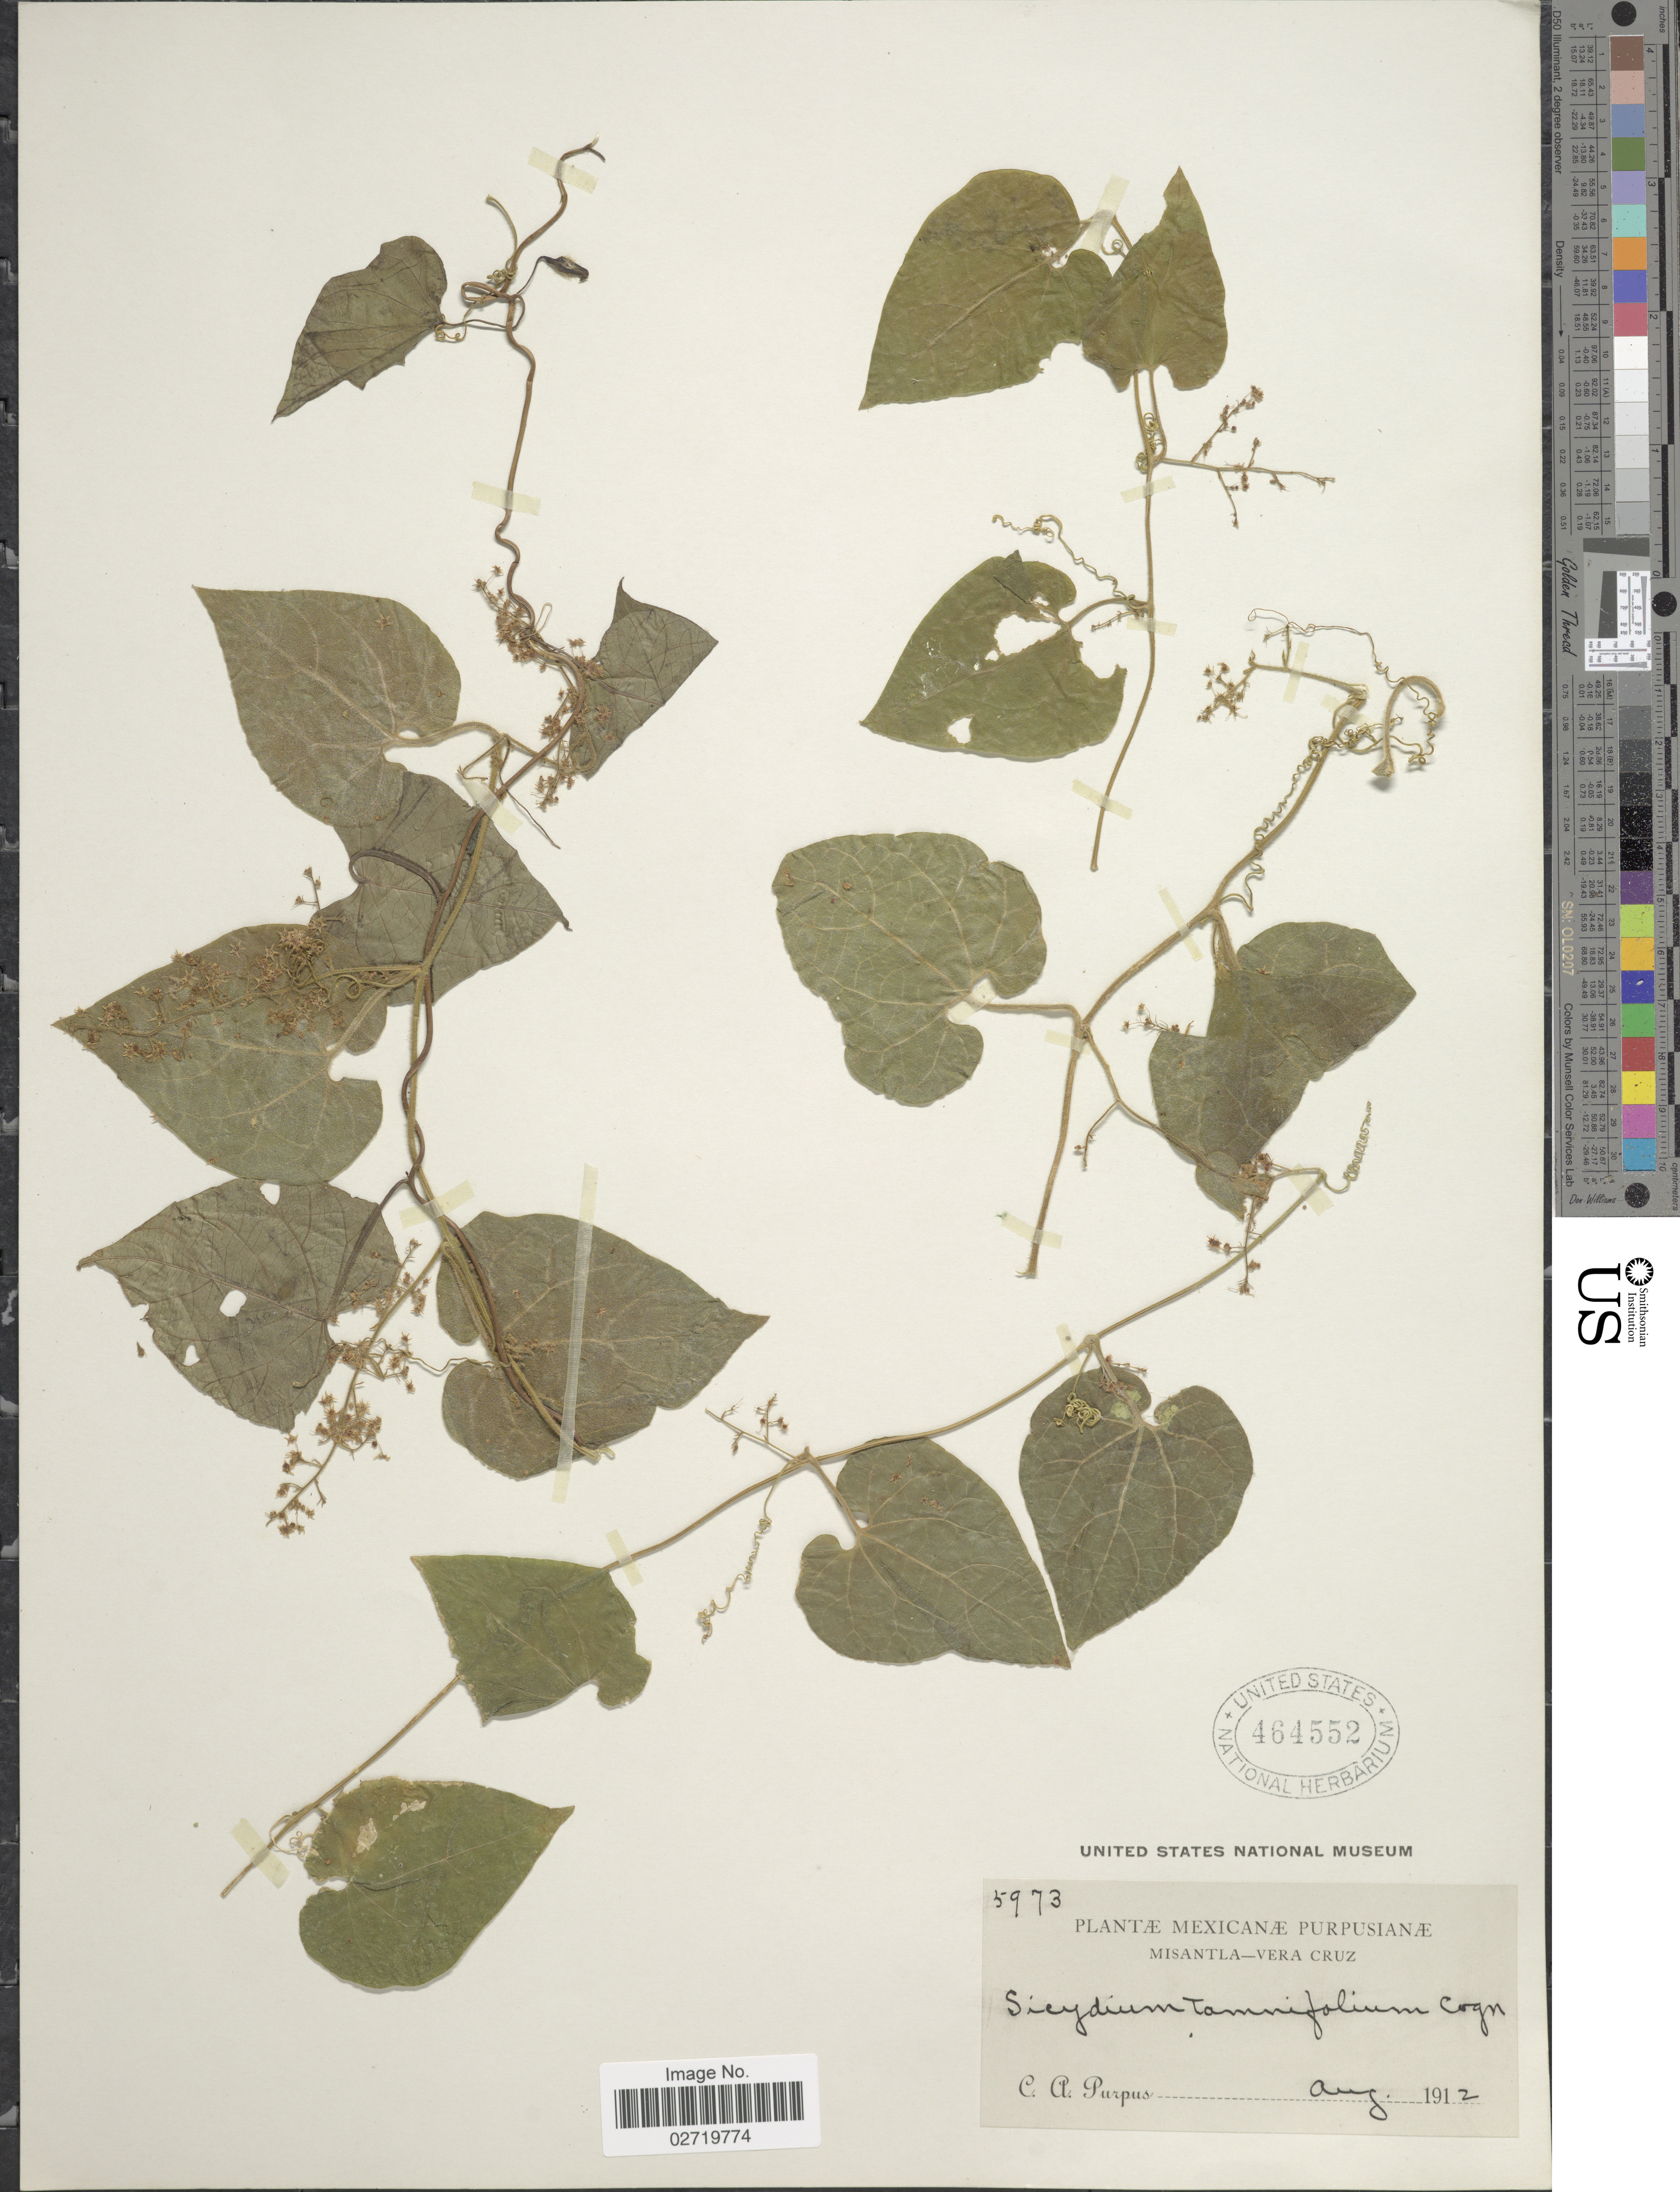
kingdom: Plantae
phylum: Tracheophyta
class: Magnoliopsida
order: Cucurbitales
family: Cucurbitaceae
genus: Sicydium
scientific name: Sicydium tamnifolium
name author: (Kunth) Cogn.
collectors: C. A. Purpus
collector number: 5973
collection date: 1912-08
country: Mexico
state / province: Veracruz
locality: Misantla - Vera Cruz.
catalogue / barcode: US 464552